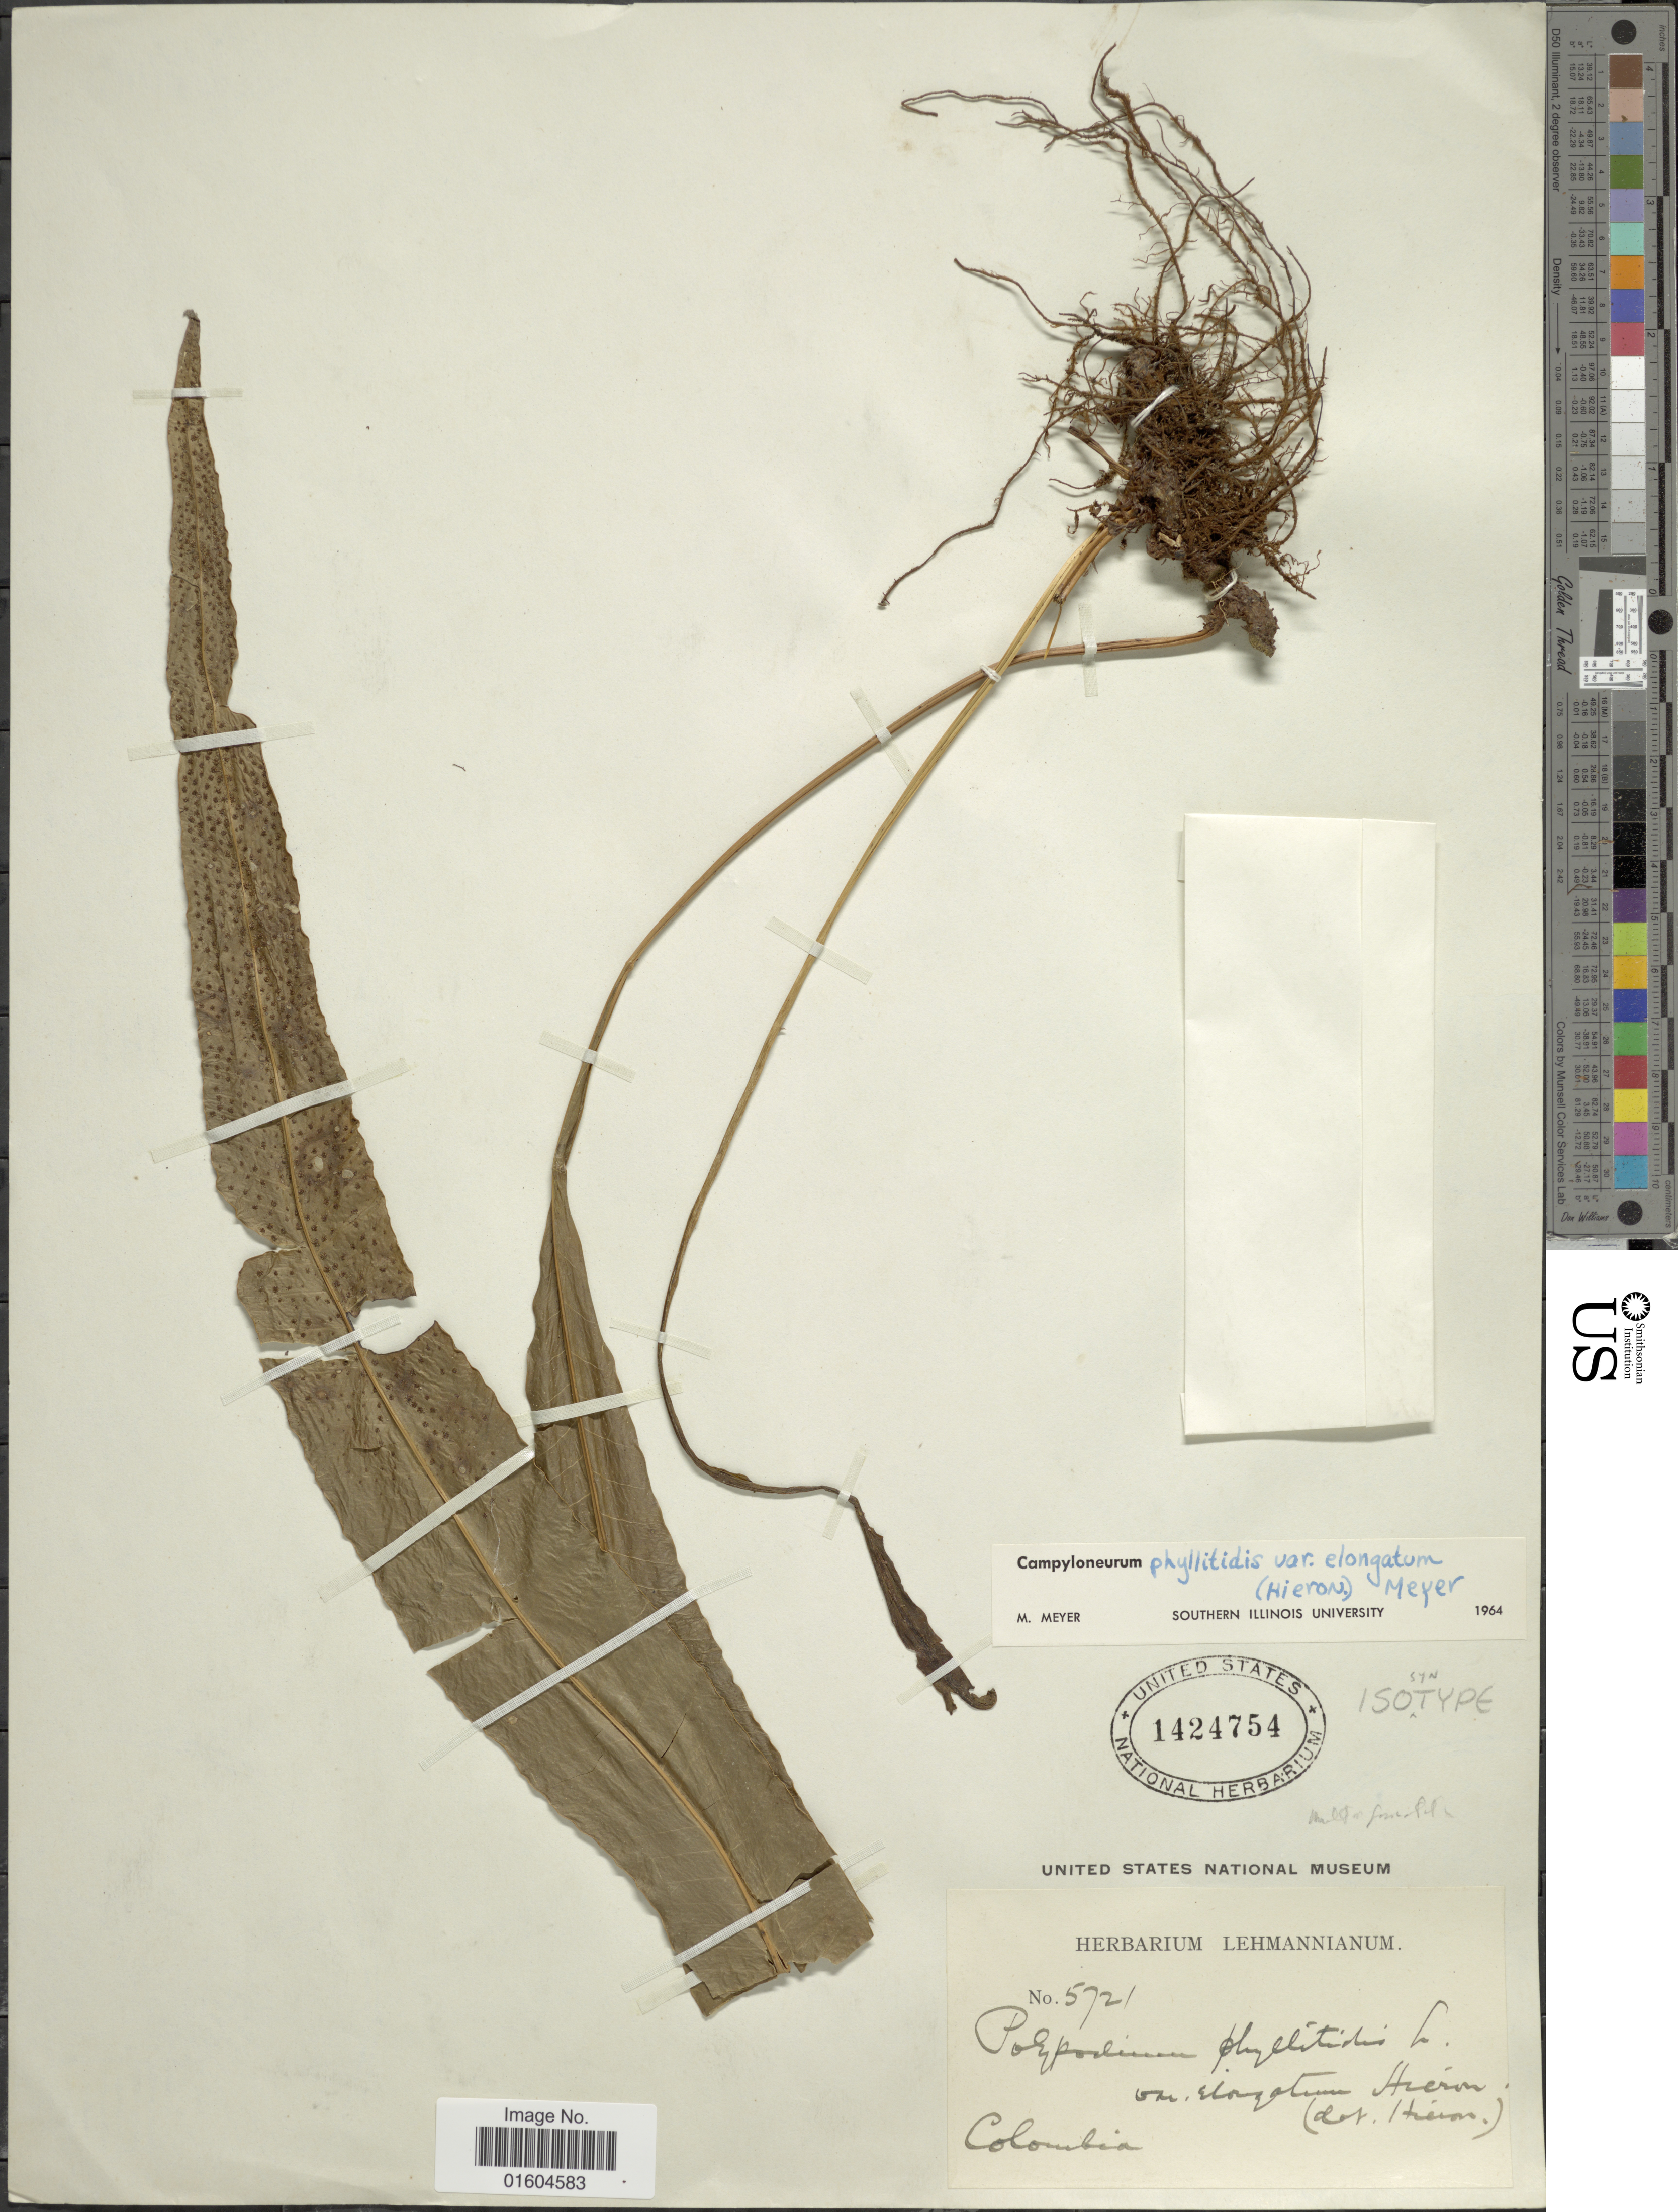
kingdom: Plantae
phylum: Tracheophyta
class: Polypodiopsida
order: Polypodiales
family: Polypodiaceae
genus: Campyloneurum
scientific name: Campyloneurum multipunctatum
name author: (Christ) Lellinger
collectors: ex herb. Lehmannianum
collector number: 5721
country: Colombia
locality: Colombia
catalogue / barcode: US 1424754